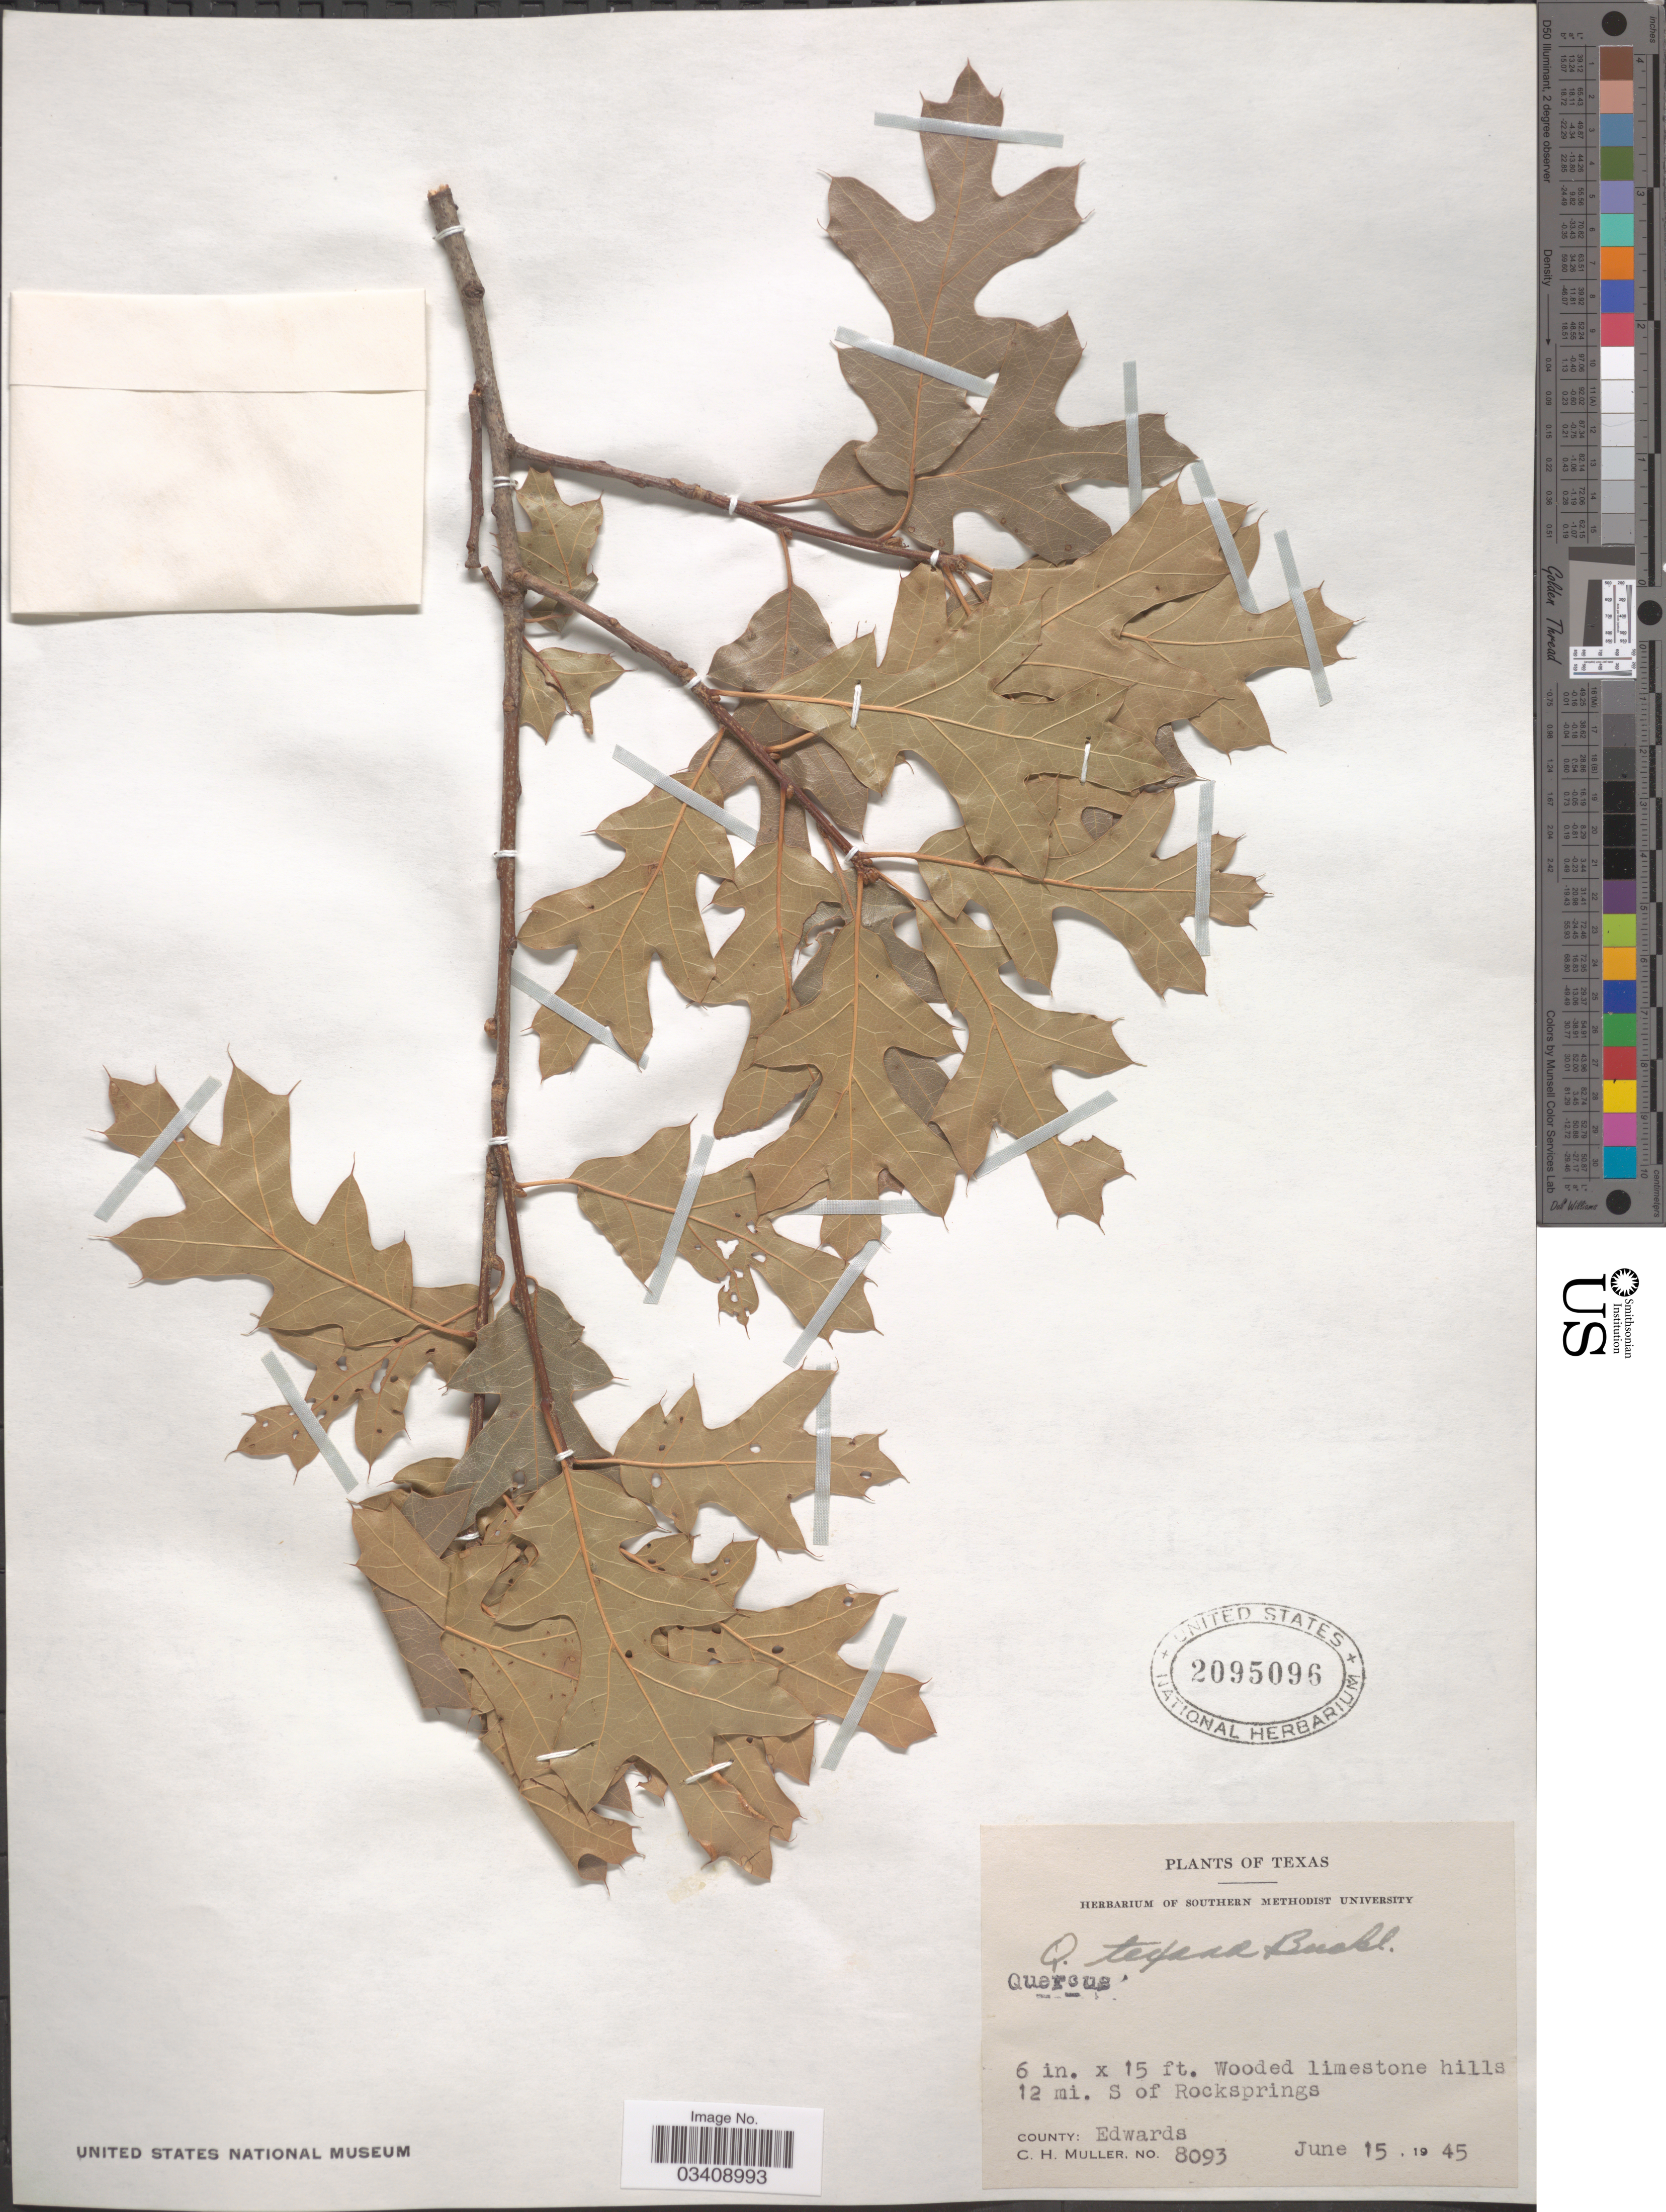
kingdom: Plantae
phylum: Tracheophyta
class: Magnoliopsida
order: Fagales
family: Fagaceae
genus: Quercus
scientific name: Quercus texana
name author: Buckley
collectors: C. H. Mueller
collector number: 8093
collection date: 1945-06-15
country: United States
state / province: Texas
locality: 12 mi. S of Rocksprings. County: Edwards.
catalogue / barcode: US 2095096